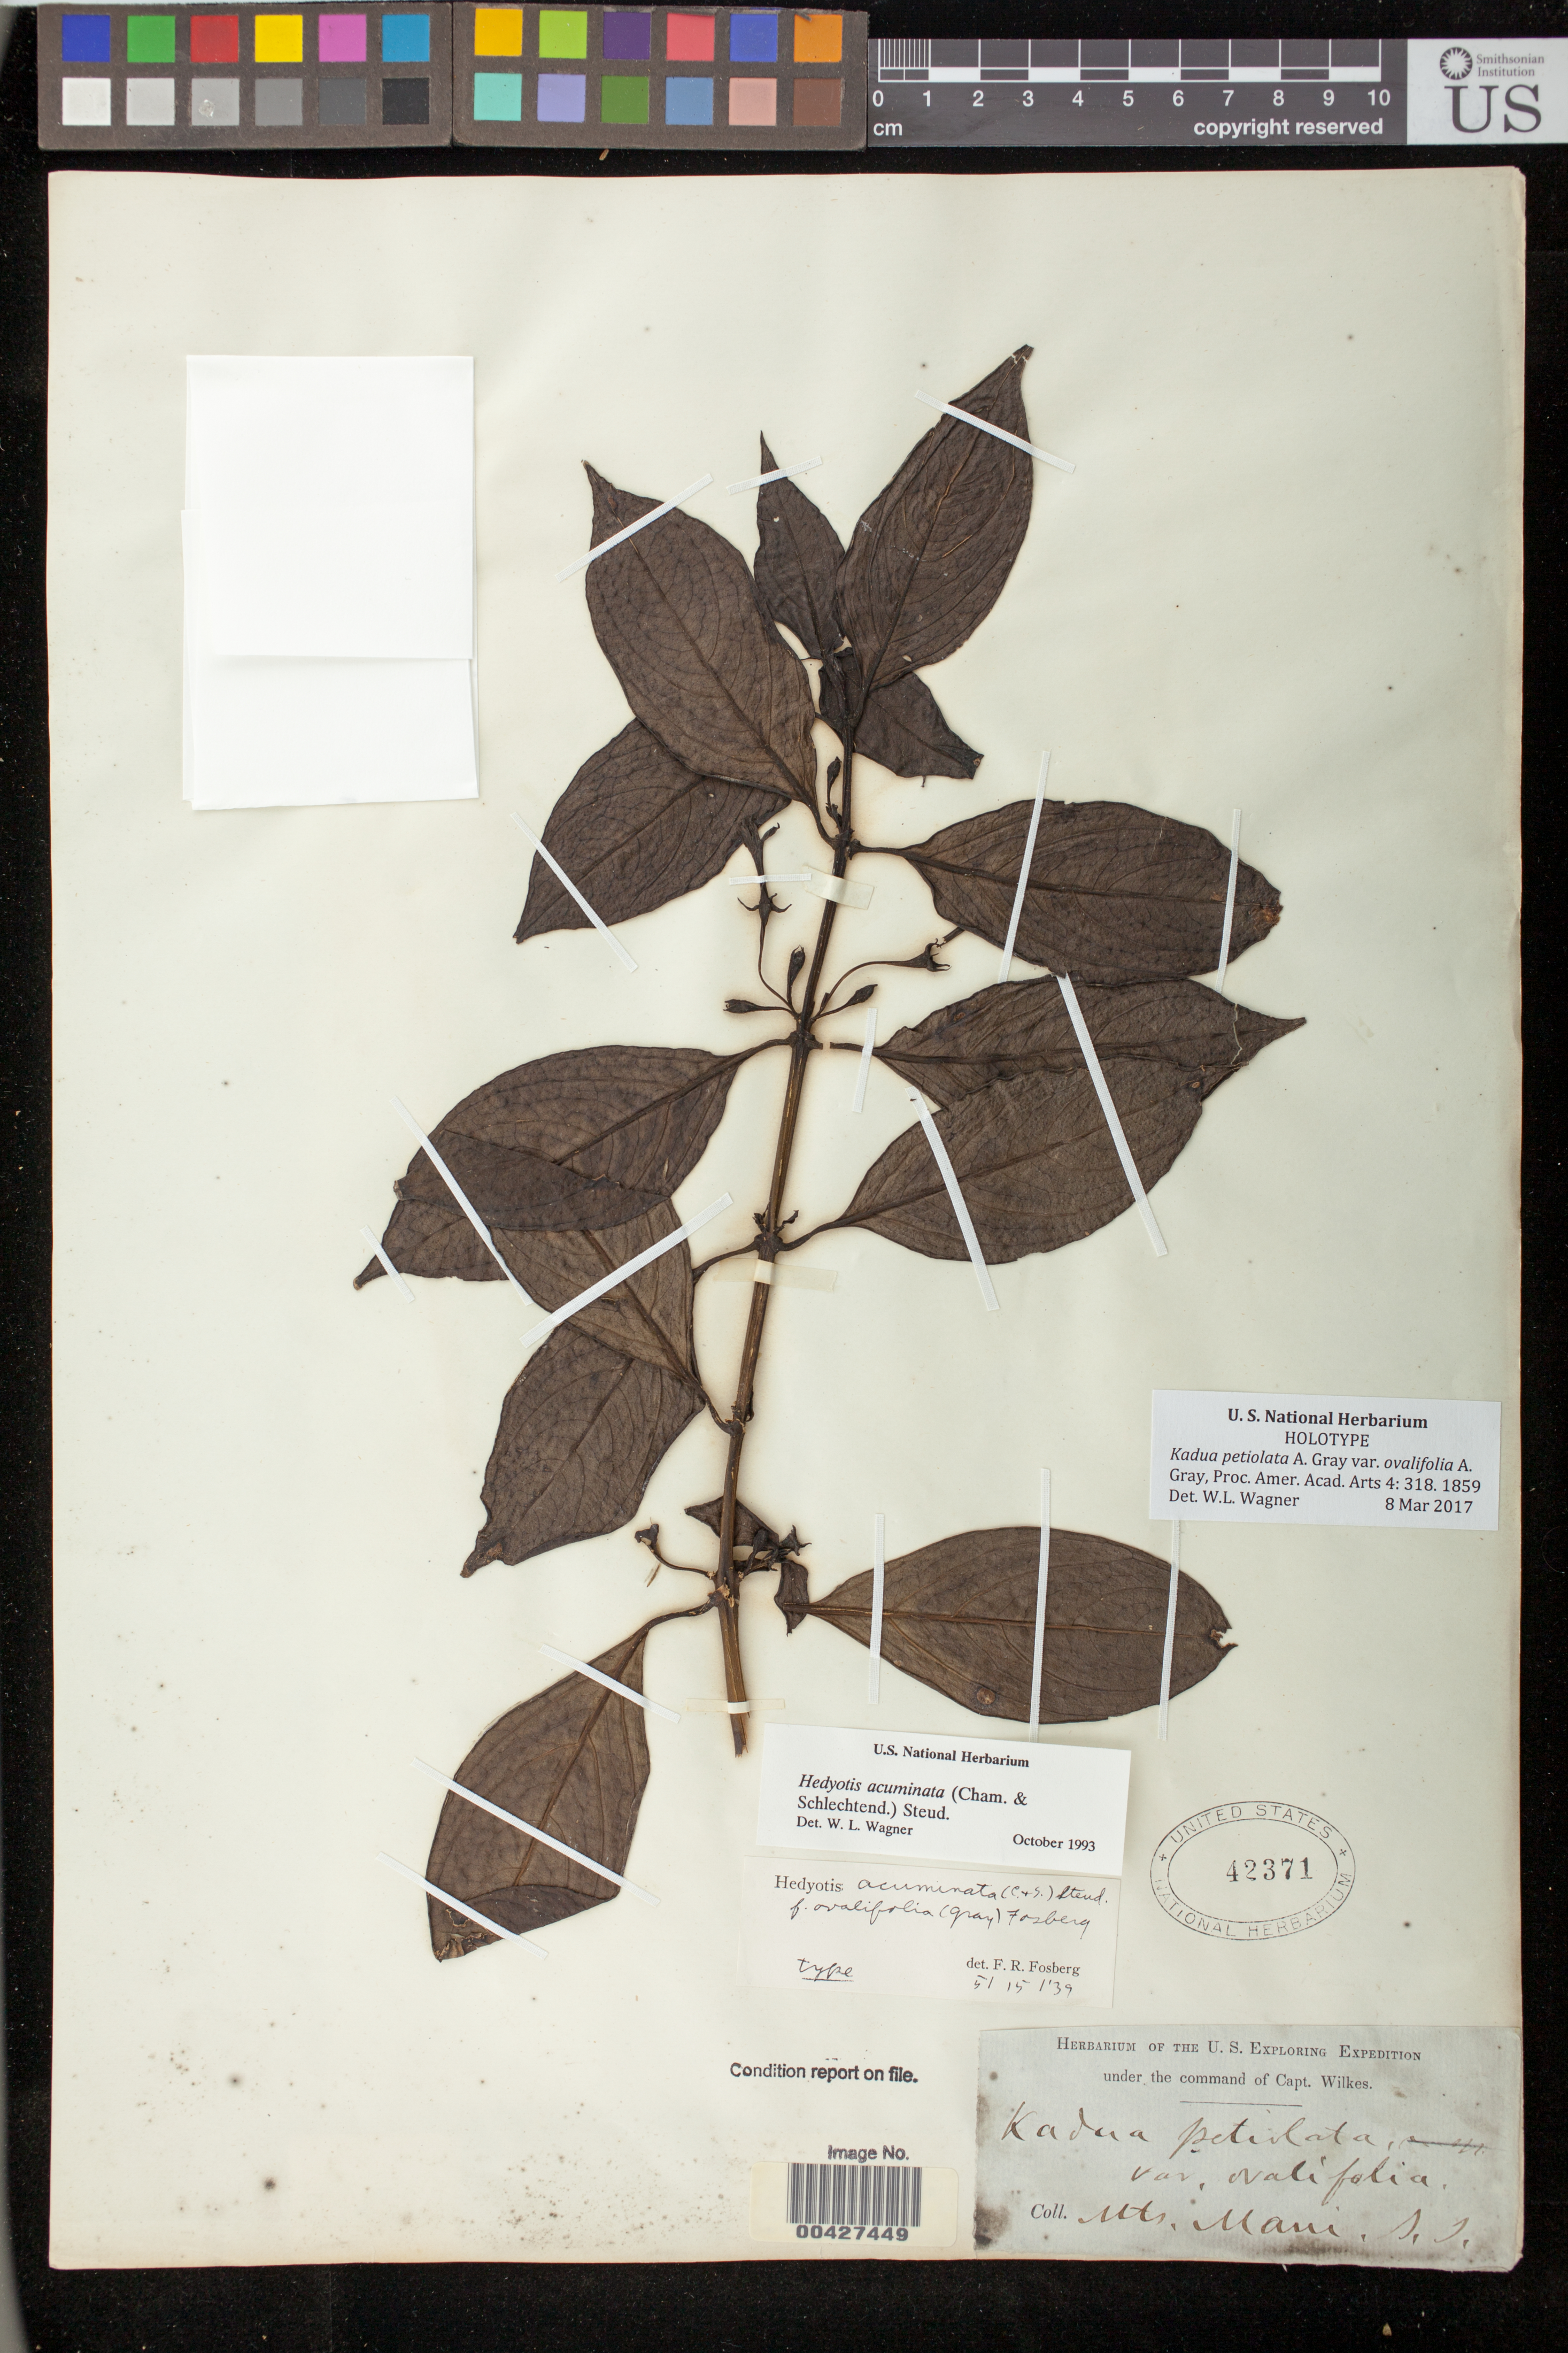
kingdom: Plantae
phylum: Tracheophyta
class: Magnoliopsida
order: Gentianales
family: Rubiaceae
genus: Kadua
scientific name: Kadua petiolata var. ovalifolia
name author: A. Gray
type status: Type Collection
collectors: Wilkes Explor. Exped.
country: United States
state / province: Hawaii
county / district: Maui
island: Maui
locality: mountains of Maui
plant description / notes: Annotated as "type" by F.R. Fosberg (1939), as "holotype" by W.L. Wagner (2017). Article and protologue do not indicate where types are deposited, and there is another duplicate at GH. [Effective lectotypification by Fosberg? not seen]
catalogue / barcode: US 42371